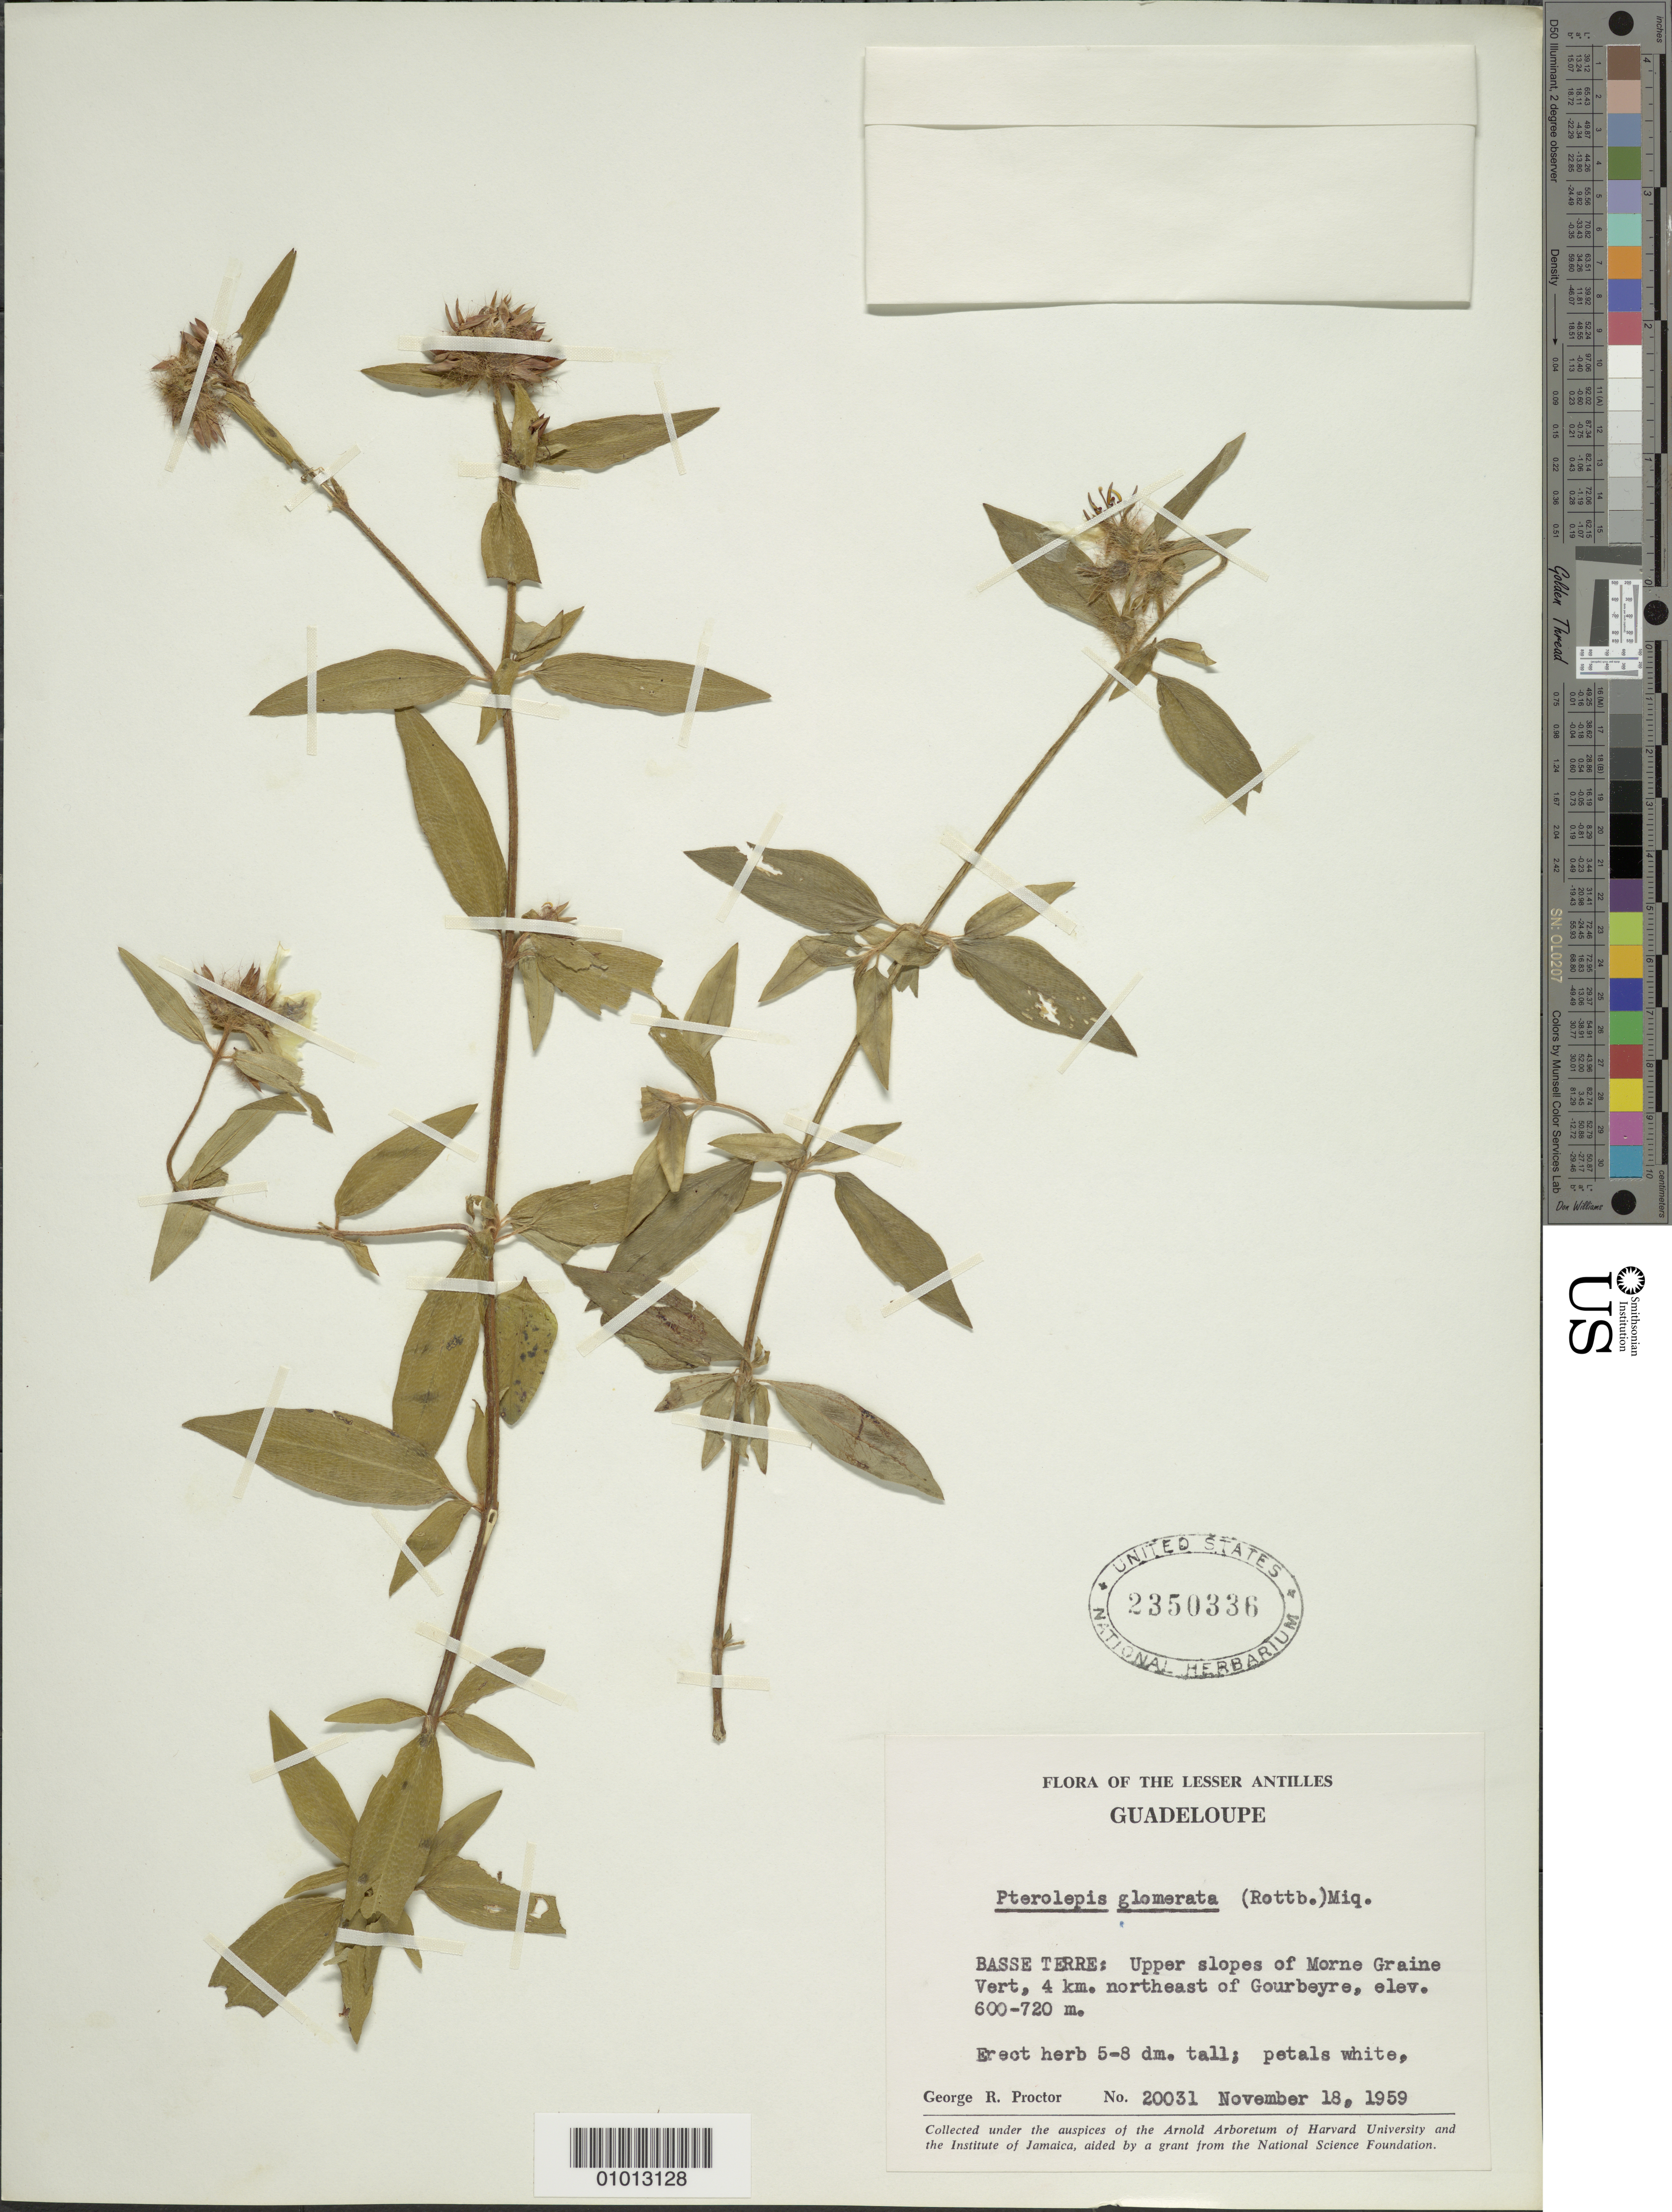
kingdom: Plantae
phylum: Tracheophyta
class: Magnoliopsida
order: Myrtales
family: Melastomataceae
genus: Pterolepis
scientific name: Pterolepis glomerata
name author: (Rottb.) Miq.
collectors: G. R. Proctor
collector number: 20031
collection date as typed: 18 Nov 1959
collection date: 1959-11-18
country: Guadeloupe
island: Basse Terre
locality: Upper slopes of Morne Graine Vert, 4 km northeast of Gourbeyre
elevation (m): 600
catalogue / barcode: US 2350336